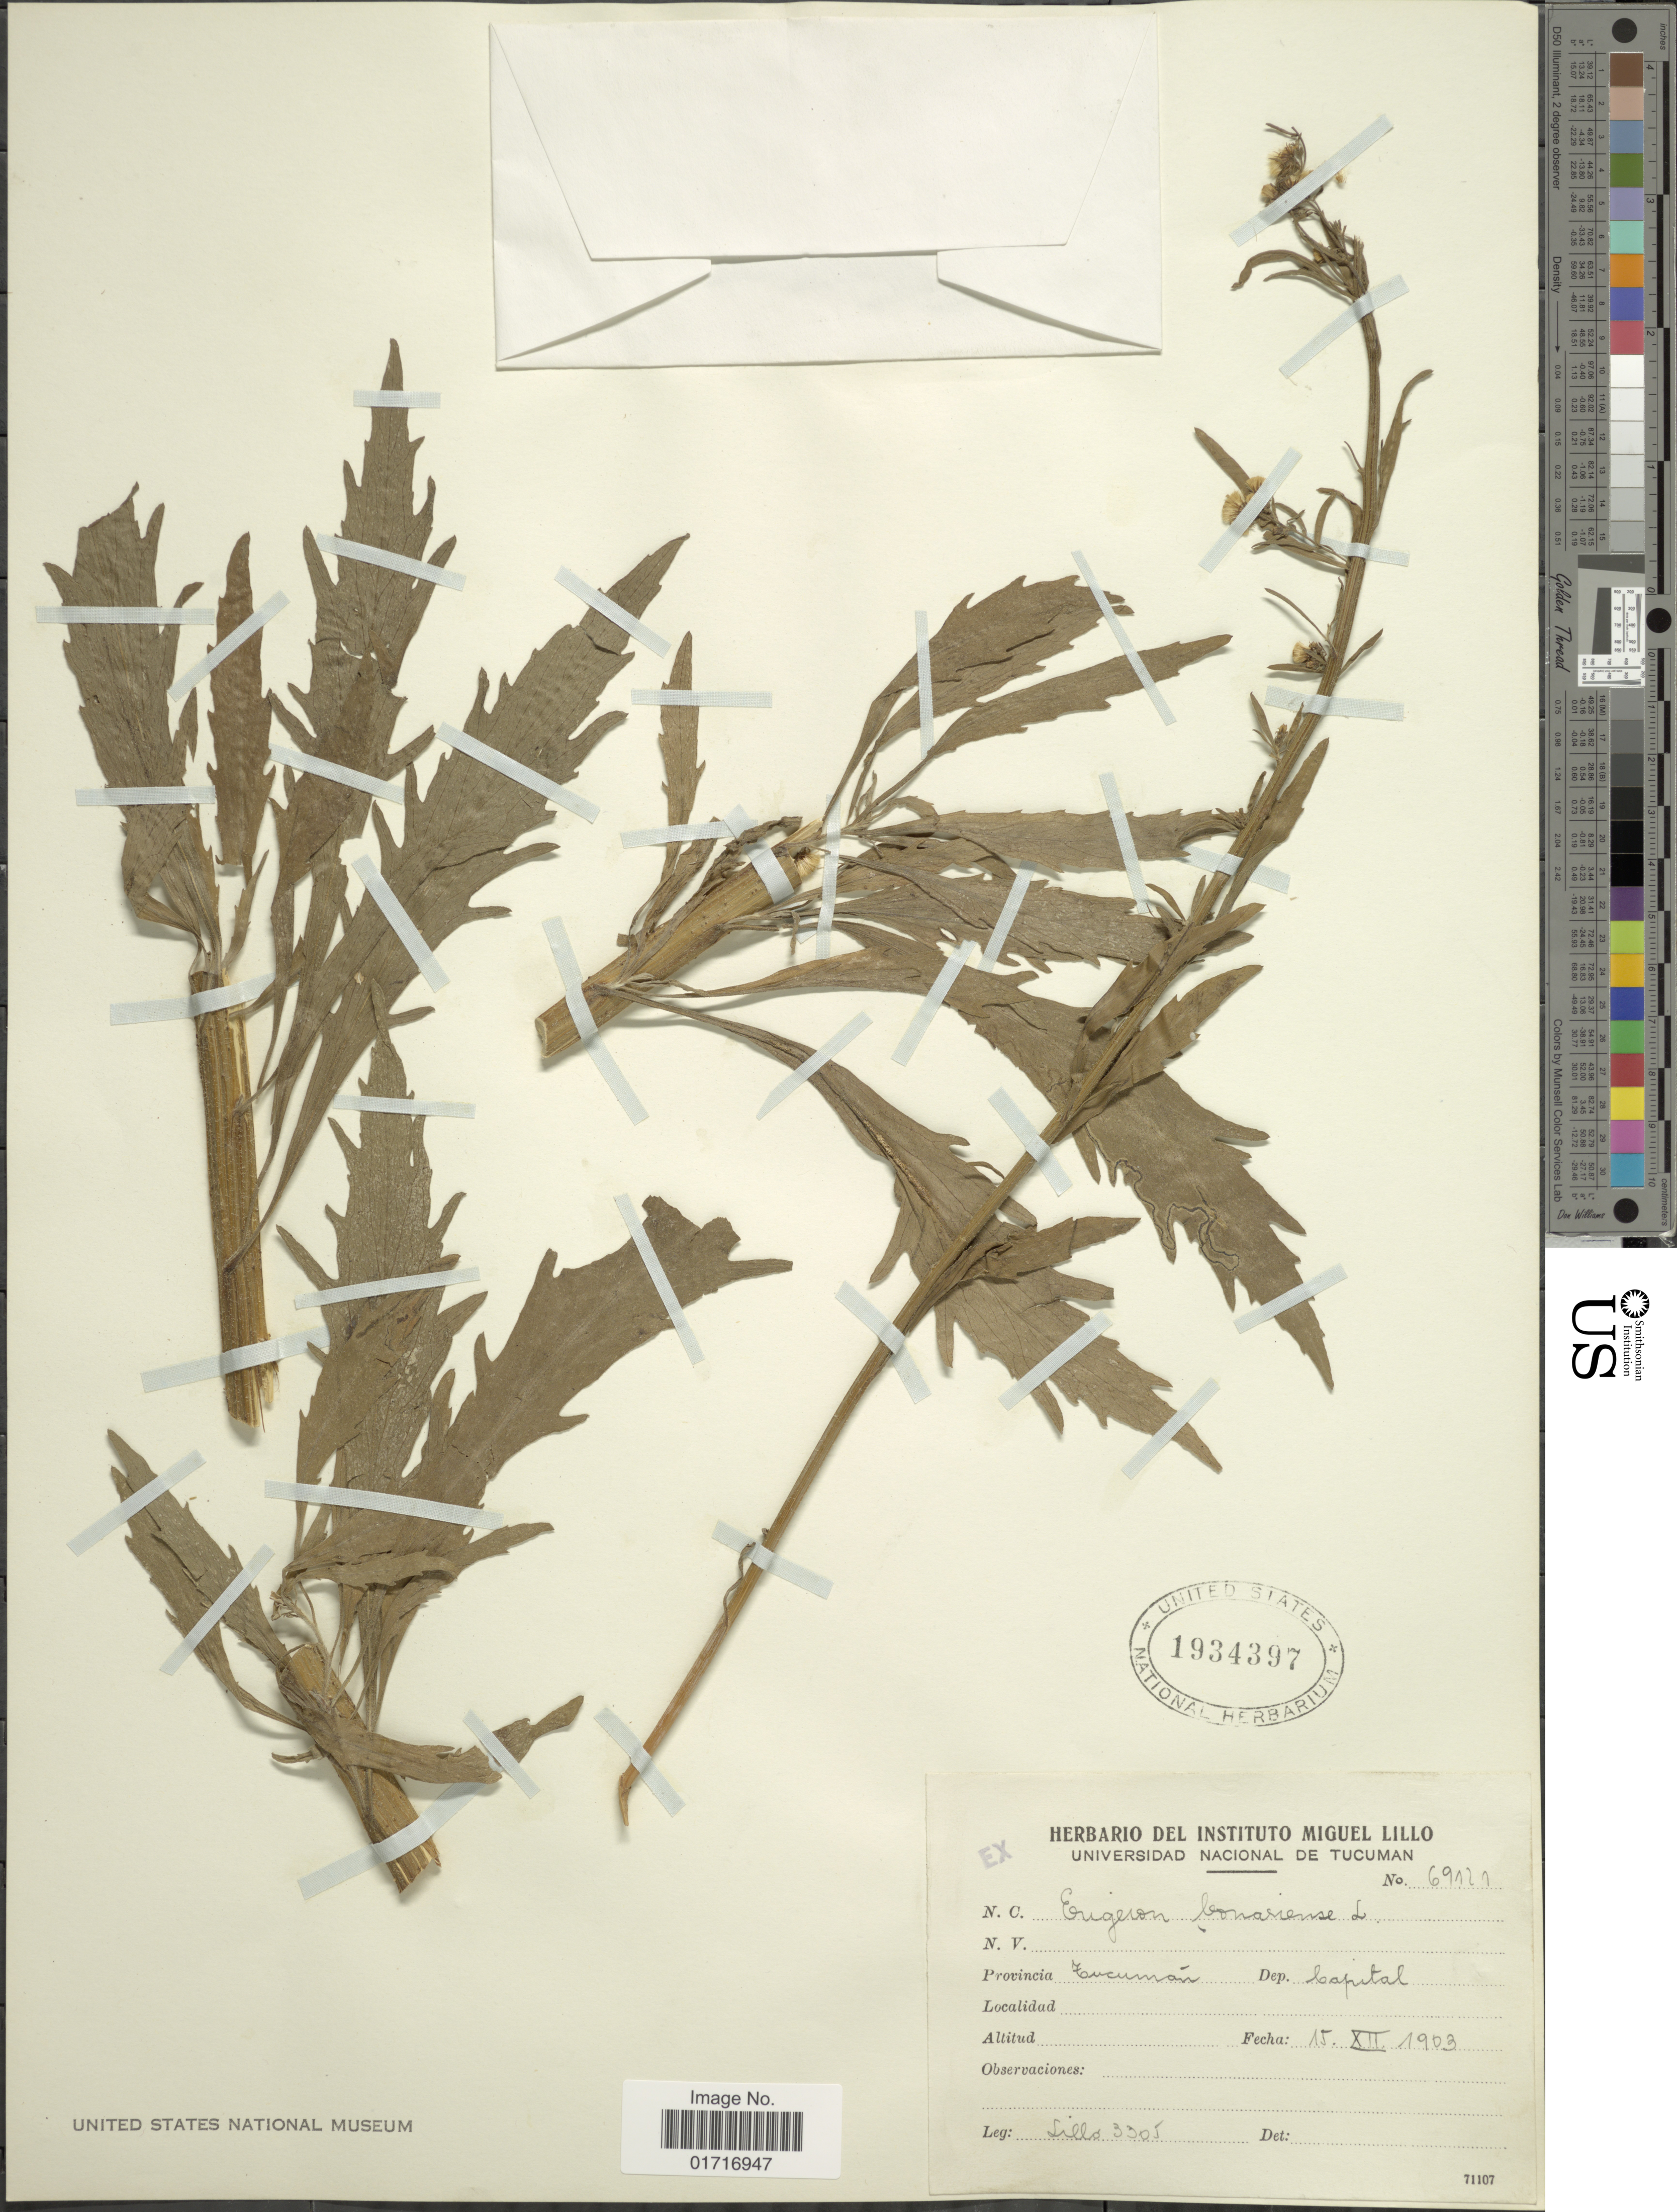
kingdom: Plantae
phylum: Tracheophyta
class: Magnoliopsida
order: Asterales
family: Asteraceae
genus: Conyza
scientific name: Conyza bonariensis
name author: (L.) Cronq.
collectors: Sillo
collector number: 3305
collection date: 1903-12-15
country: Argentina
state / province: Tucuman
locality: Provincia Tucuman, Dep. Capital.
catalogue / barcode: US 1934397